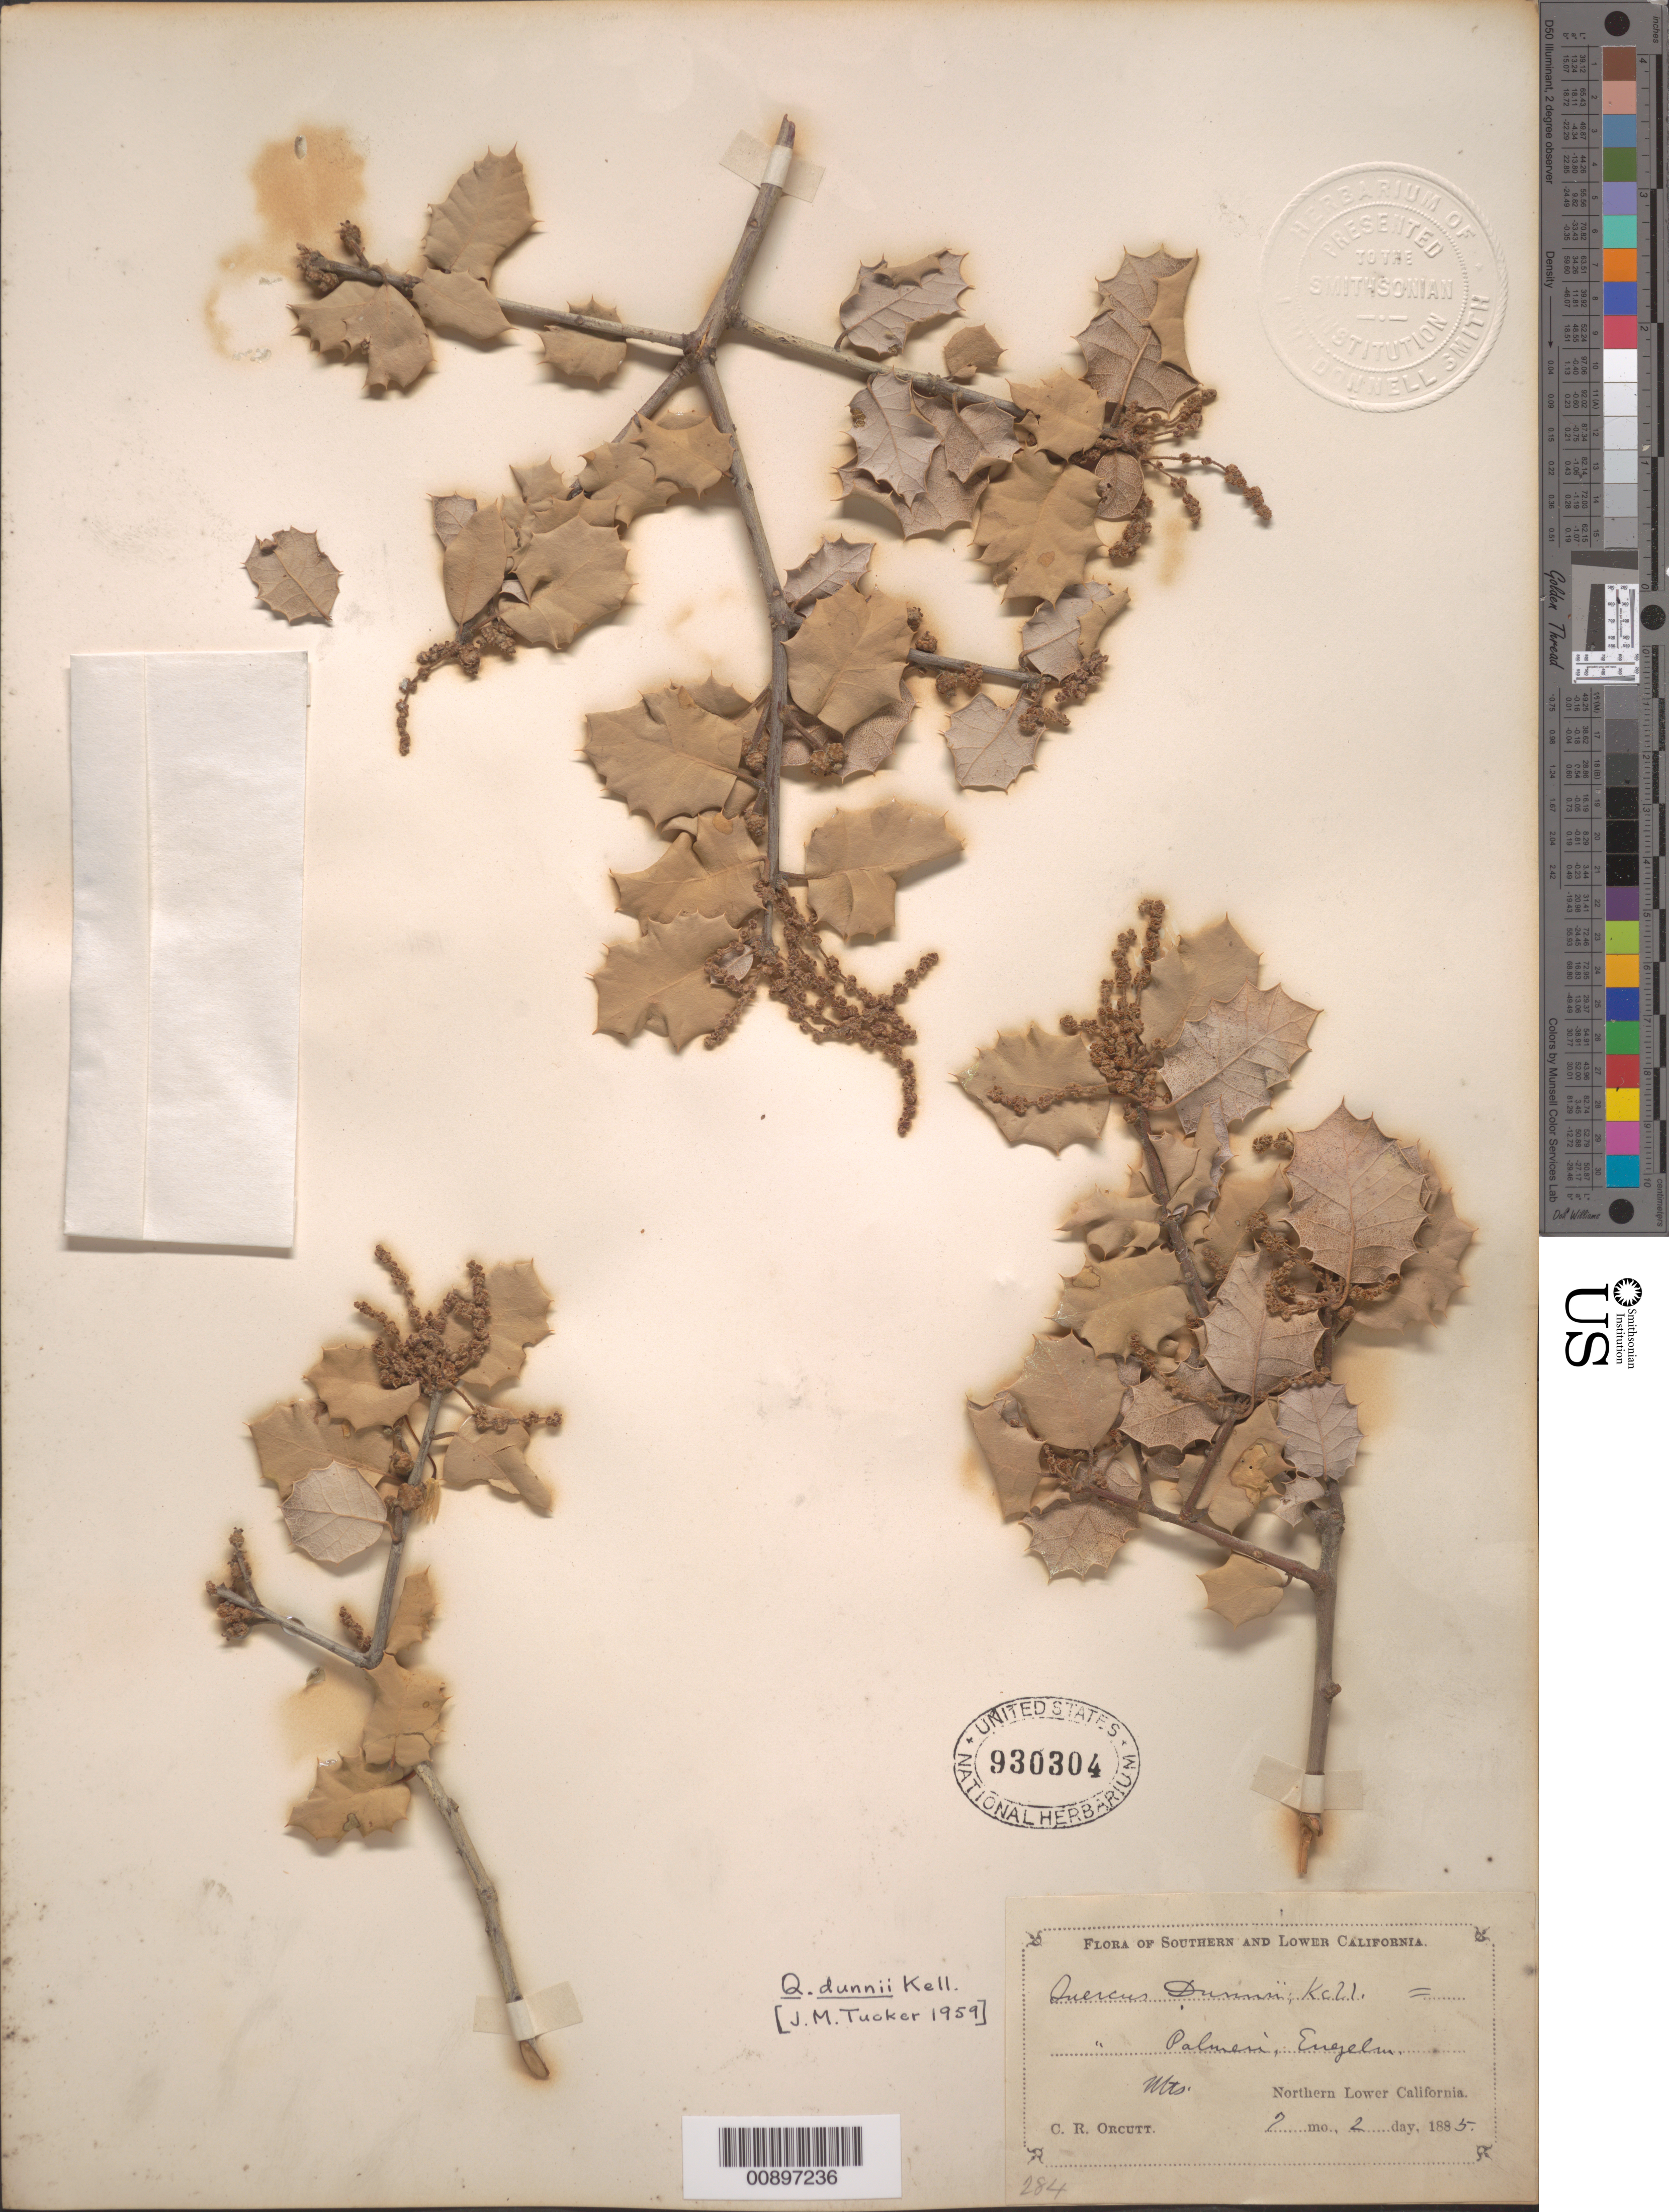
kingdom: Plantae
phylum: Tracheophyta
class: Magnoliopsida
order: Fagales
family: Fagaceae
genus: Quercus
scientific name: Quercus dunnii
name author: Kellogg ex Curran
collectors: C. R. Orcutt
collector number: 284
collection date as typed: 02 Jul 1885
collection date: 1885-07-02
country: Mexico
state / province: Baja California Norte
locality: Northern Lower California.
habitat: Mts.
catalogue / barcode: US 930304